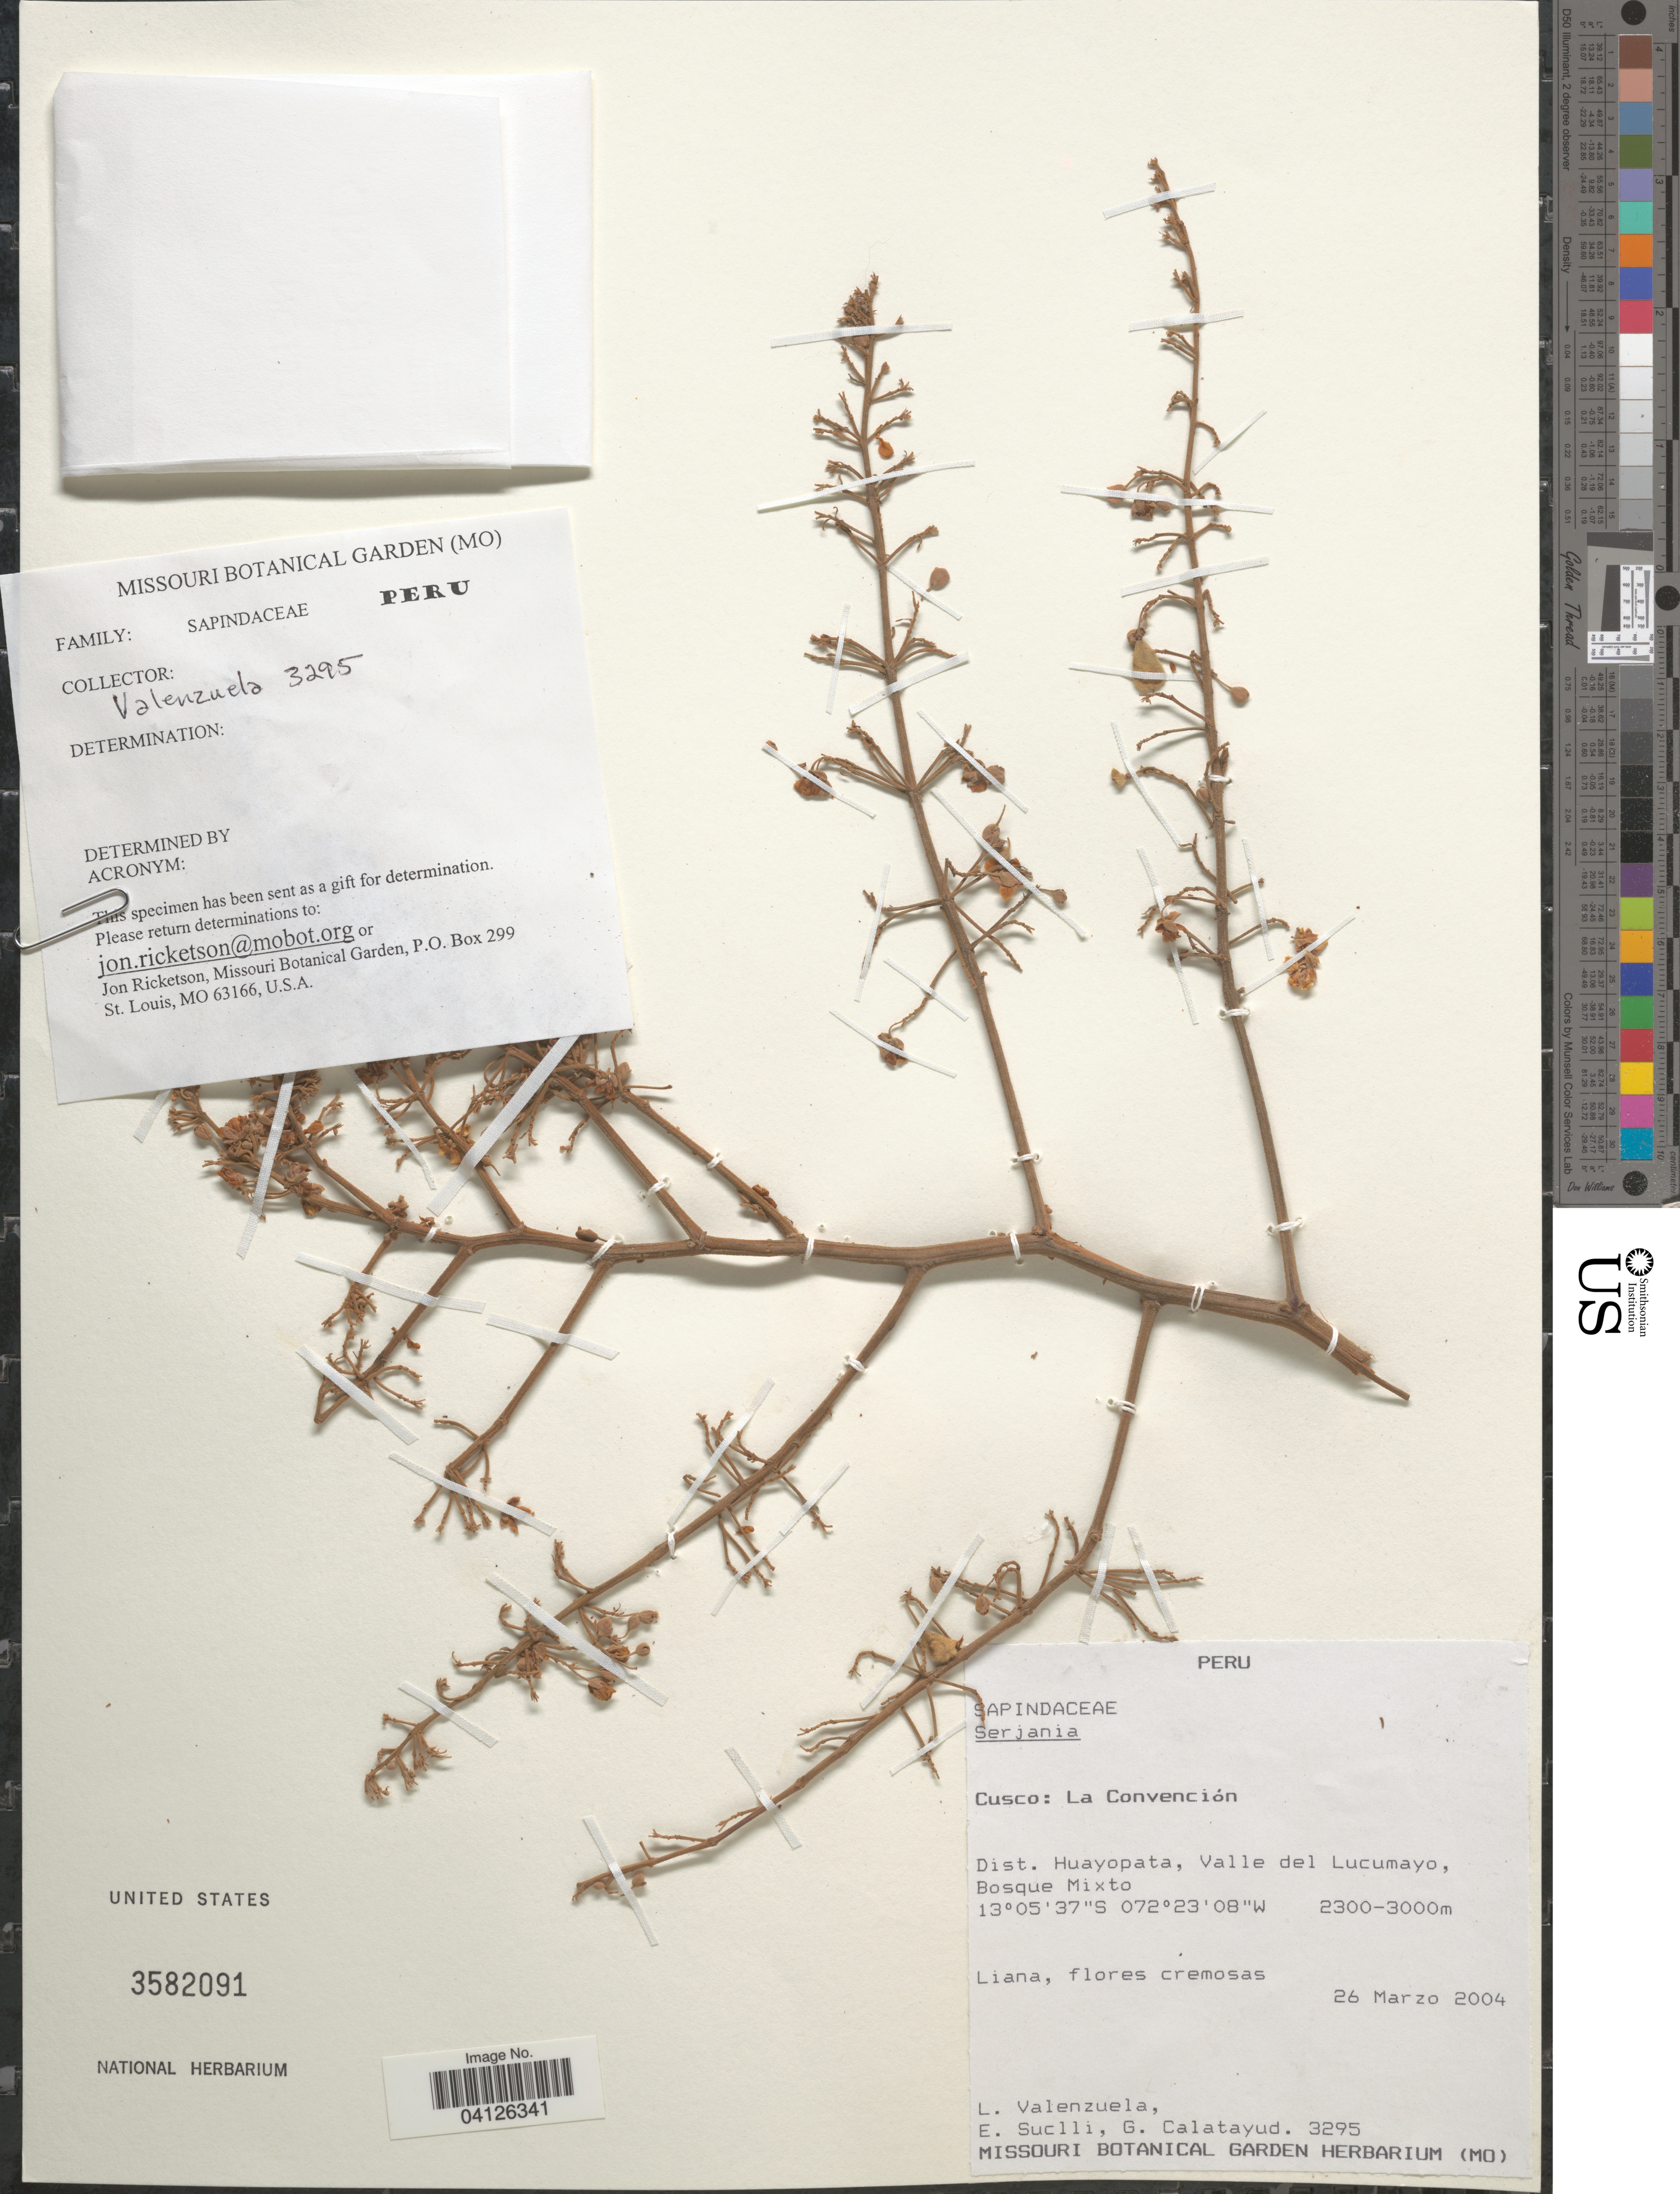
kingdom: Plantae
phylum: Tracheophyta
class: Magnoliopsida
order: Sapindales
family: Sapindaceae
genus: Serjania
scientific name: Serjania sp.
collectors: L. Valenzuela, E. Suclli & G. Calatayud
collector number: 3295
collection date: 2004-03-26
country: Peru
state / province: Cusco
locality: La Convención. Dist. Huayopata, Valle del Lucumayo.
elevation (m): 2300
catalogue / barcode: US 3582091